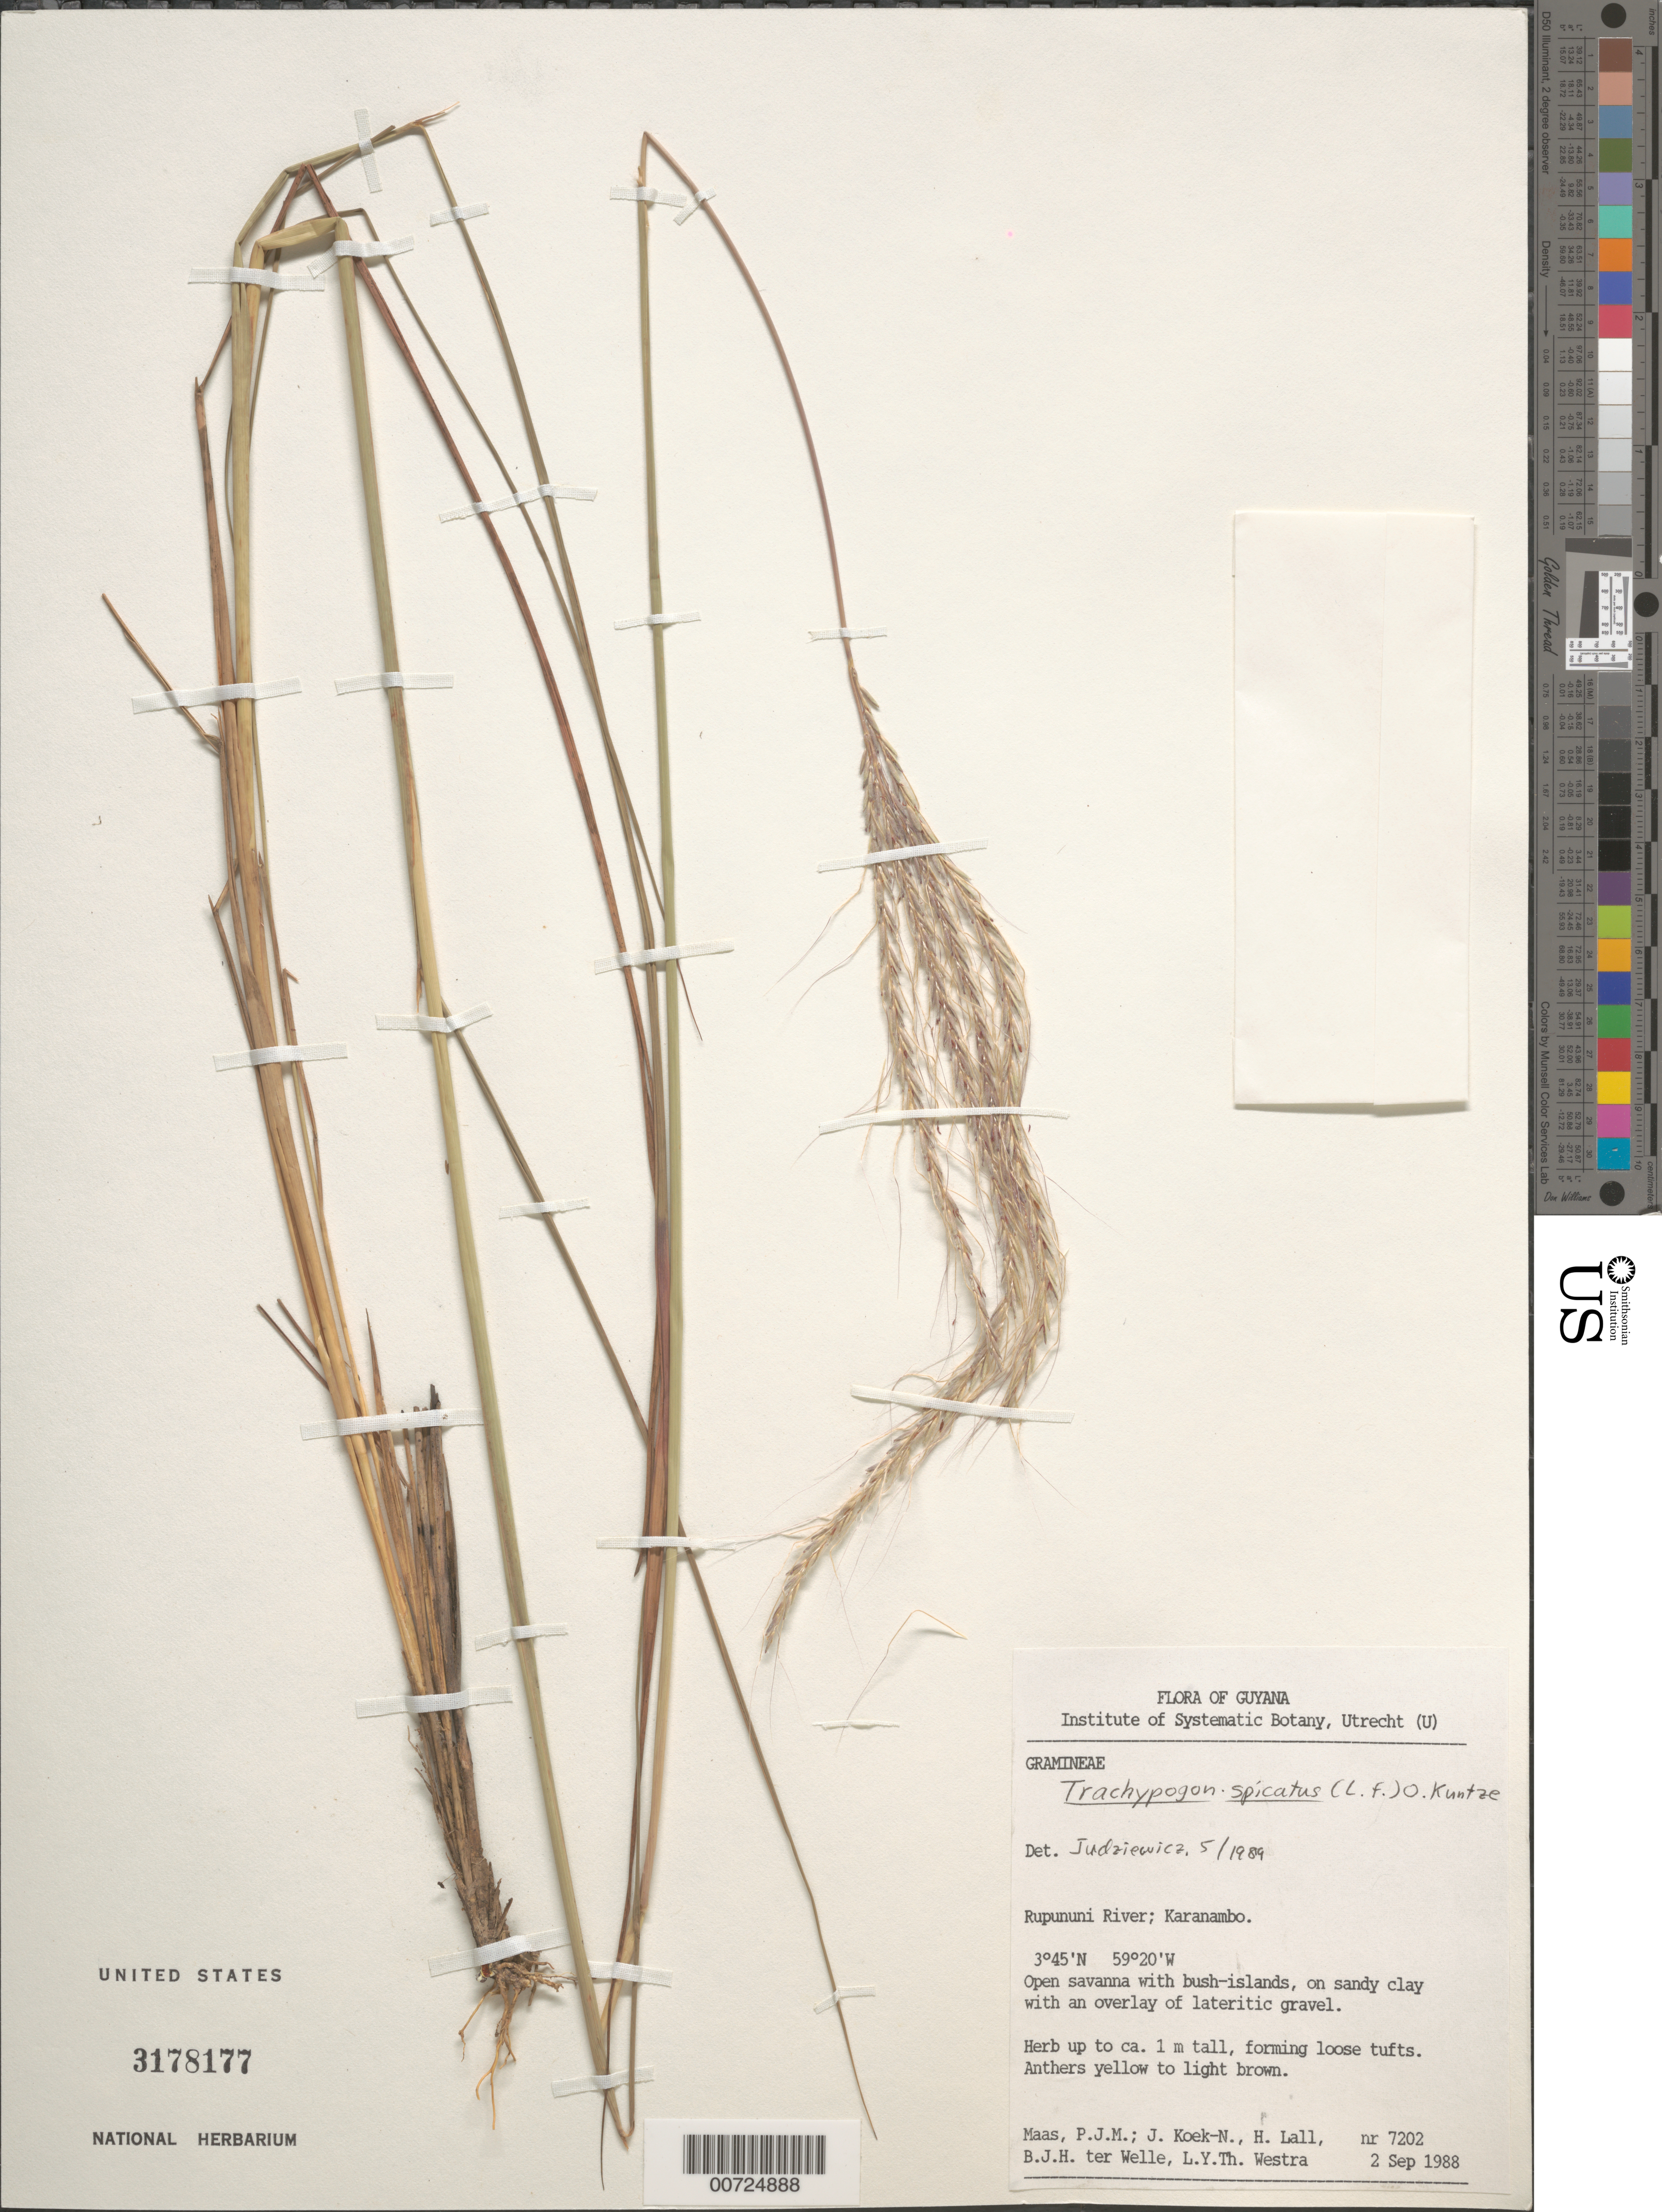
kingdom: Plantae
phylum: Tracheophyta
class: Liliopsida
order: Poales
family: Poaceae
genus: Trachypogon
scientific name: Trachypogon spicatus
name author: (L. f.) Kuntze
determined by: Judziewicz, E. J.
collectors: P. Maas, J. Koek-Noorman, H. Lall, B. Welle & L. Y. T. Westra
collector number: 7202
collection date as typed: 2-Sep-88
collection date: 1988-09-02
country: Guyana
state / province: U. Takutu-U. Essequibo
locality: Karanambo, Rupununi River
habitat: Open savanna with bush-islands, on sandy clay with an overlay of lateritic gravel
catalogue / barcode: US 3178177